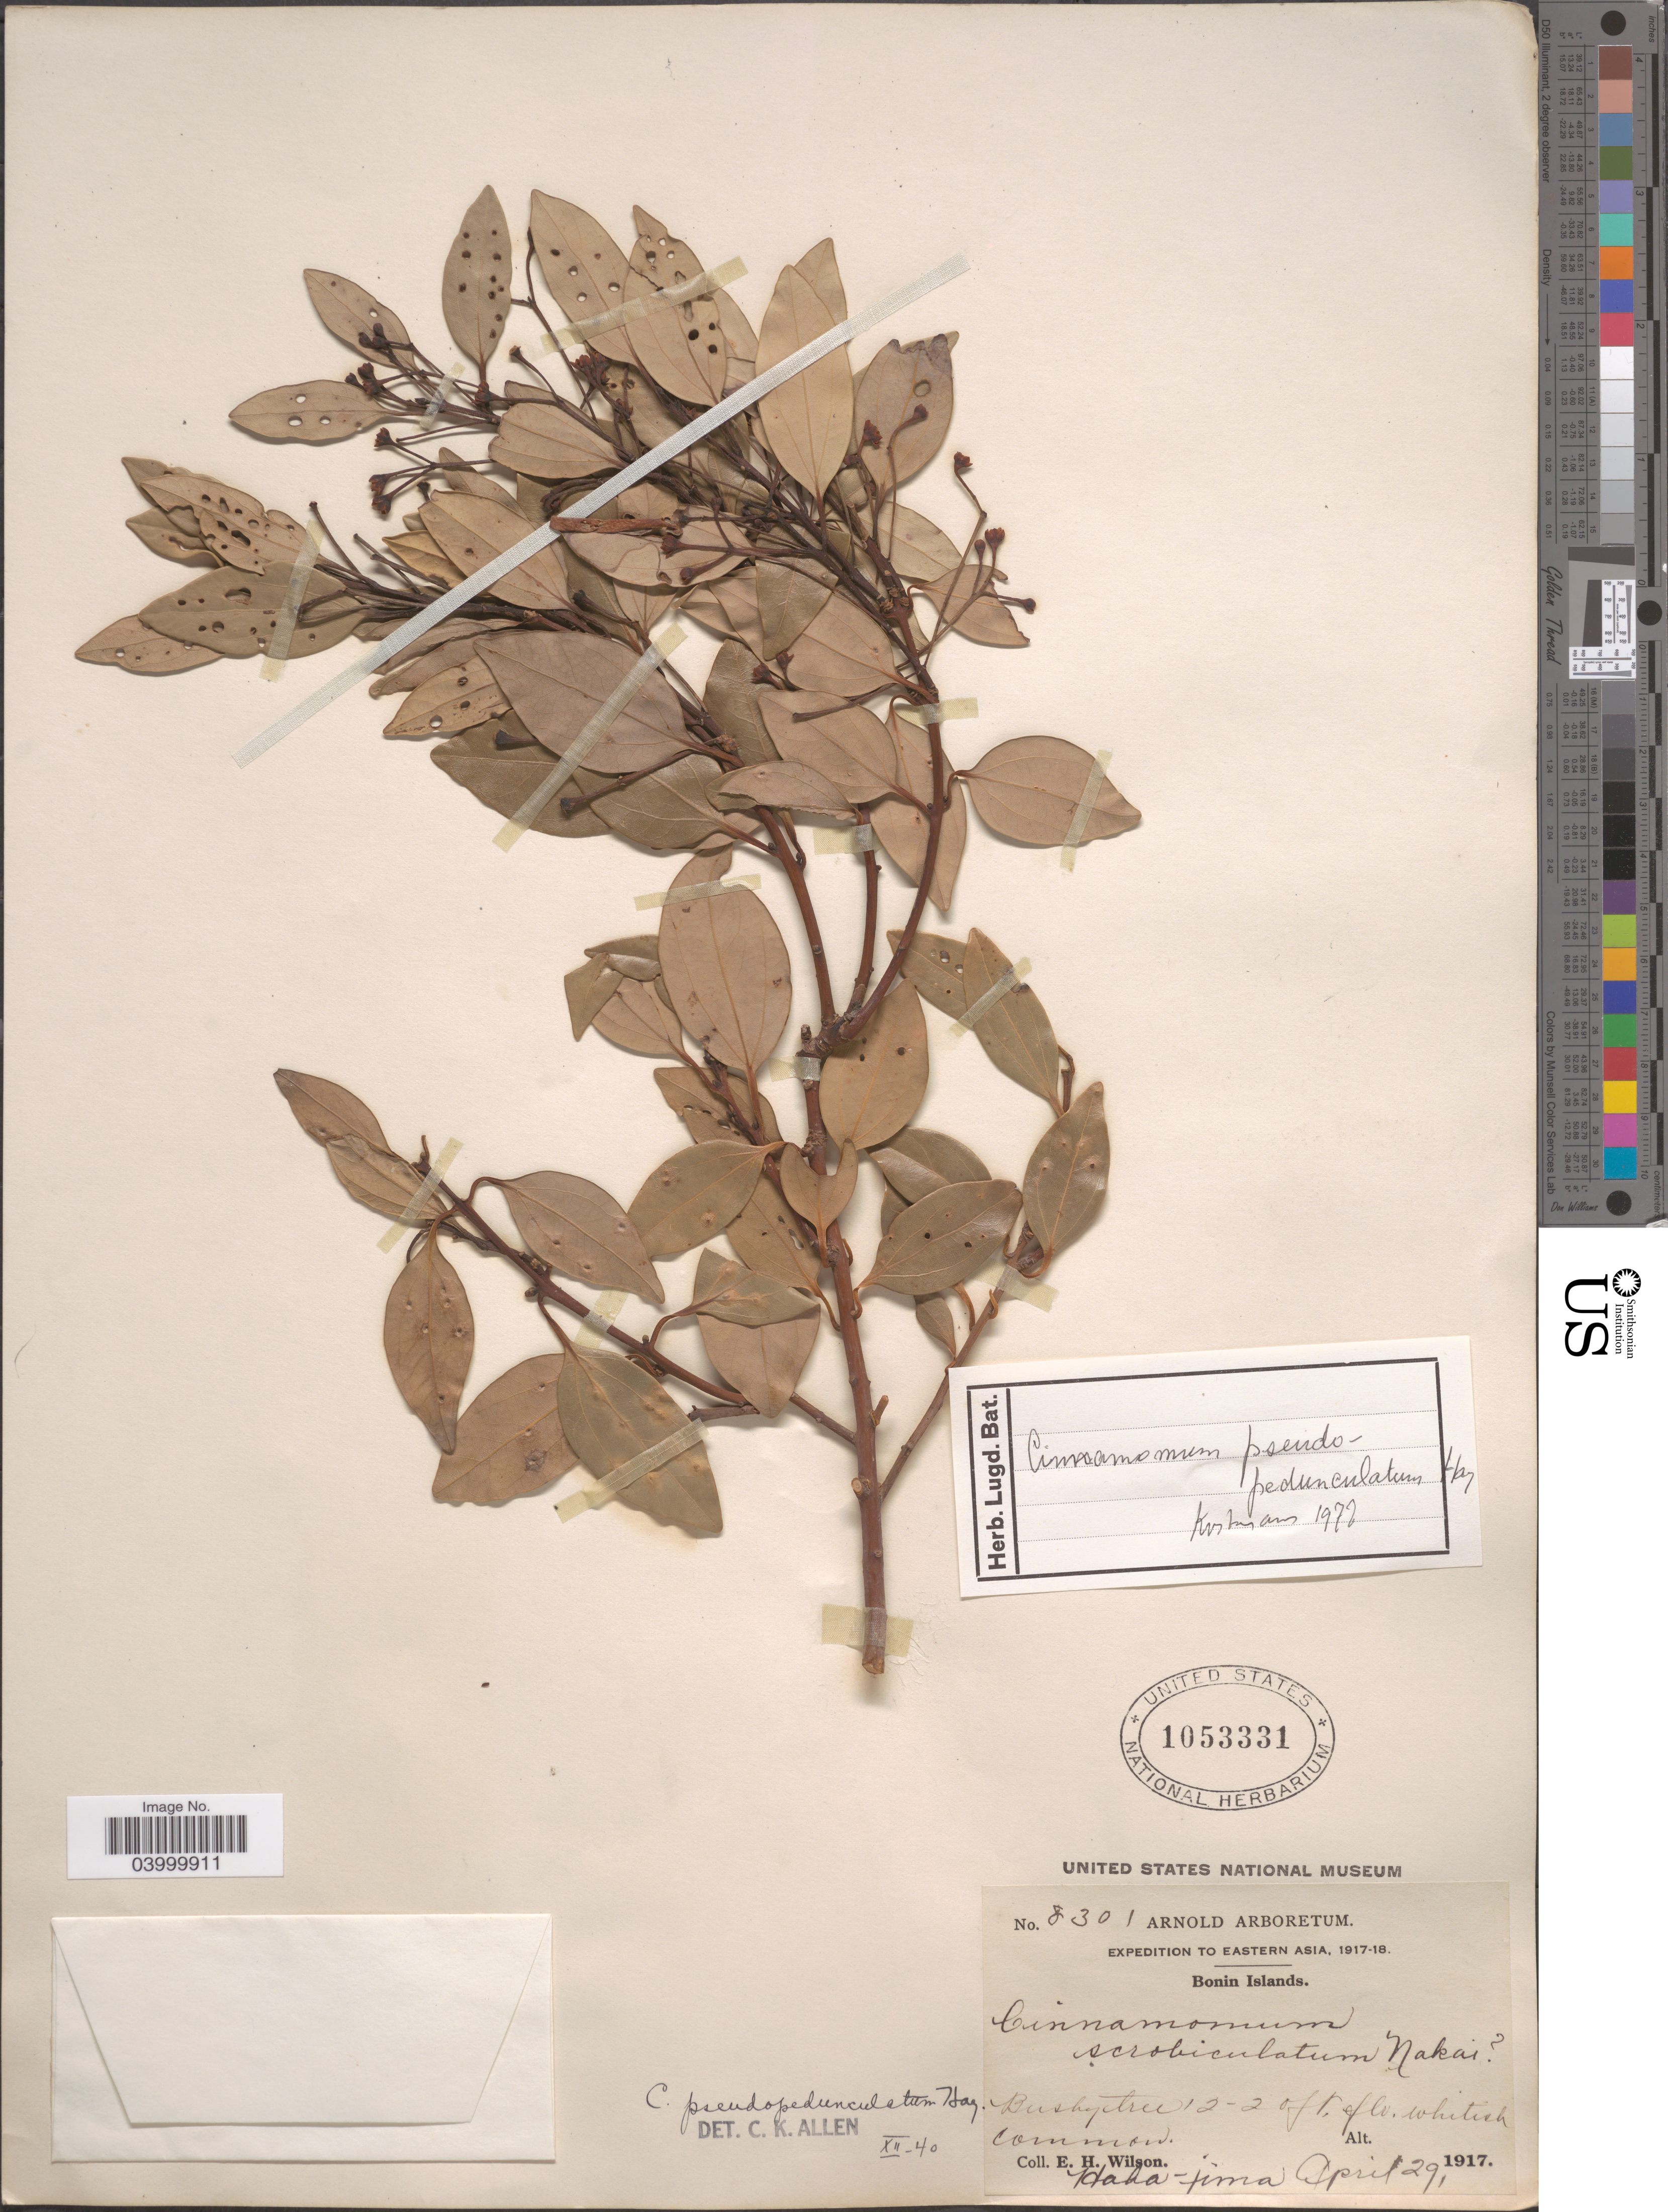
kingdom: Plantae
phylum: Tracheophyta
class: Magnoliopsida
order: Laurales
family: Lauraceae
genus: Cinnamomum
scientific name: Cinnamomum pseudopedunculatum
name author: Hayata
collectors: E. Wilson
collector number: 8301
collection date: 1917-04-29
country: Japan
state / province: Tokyo, Federal City of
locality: Bonin Islands. Haka-jima.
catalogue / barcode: US 1053331